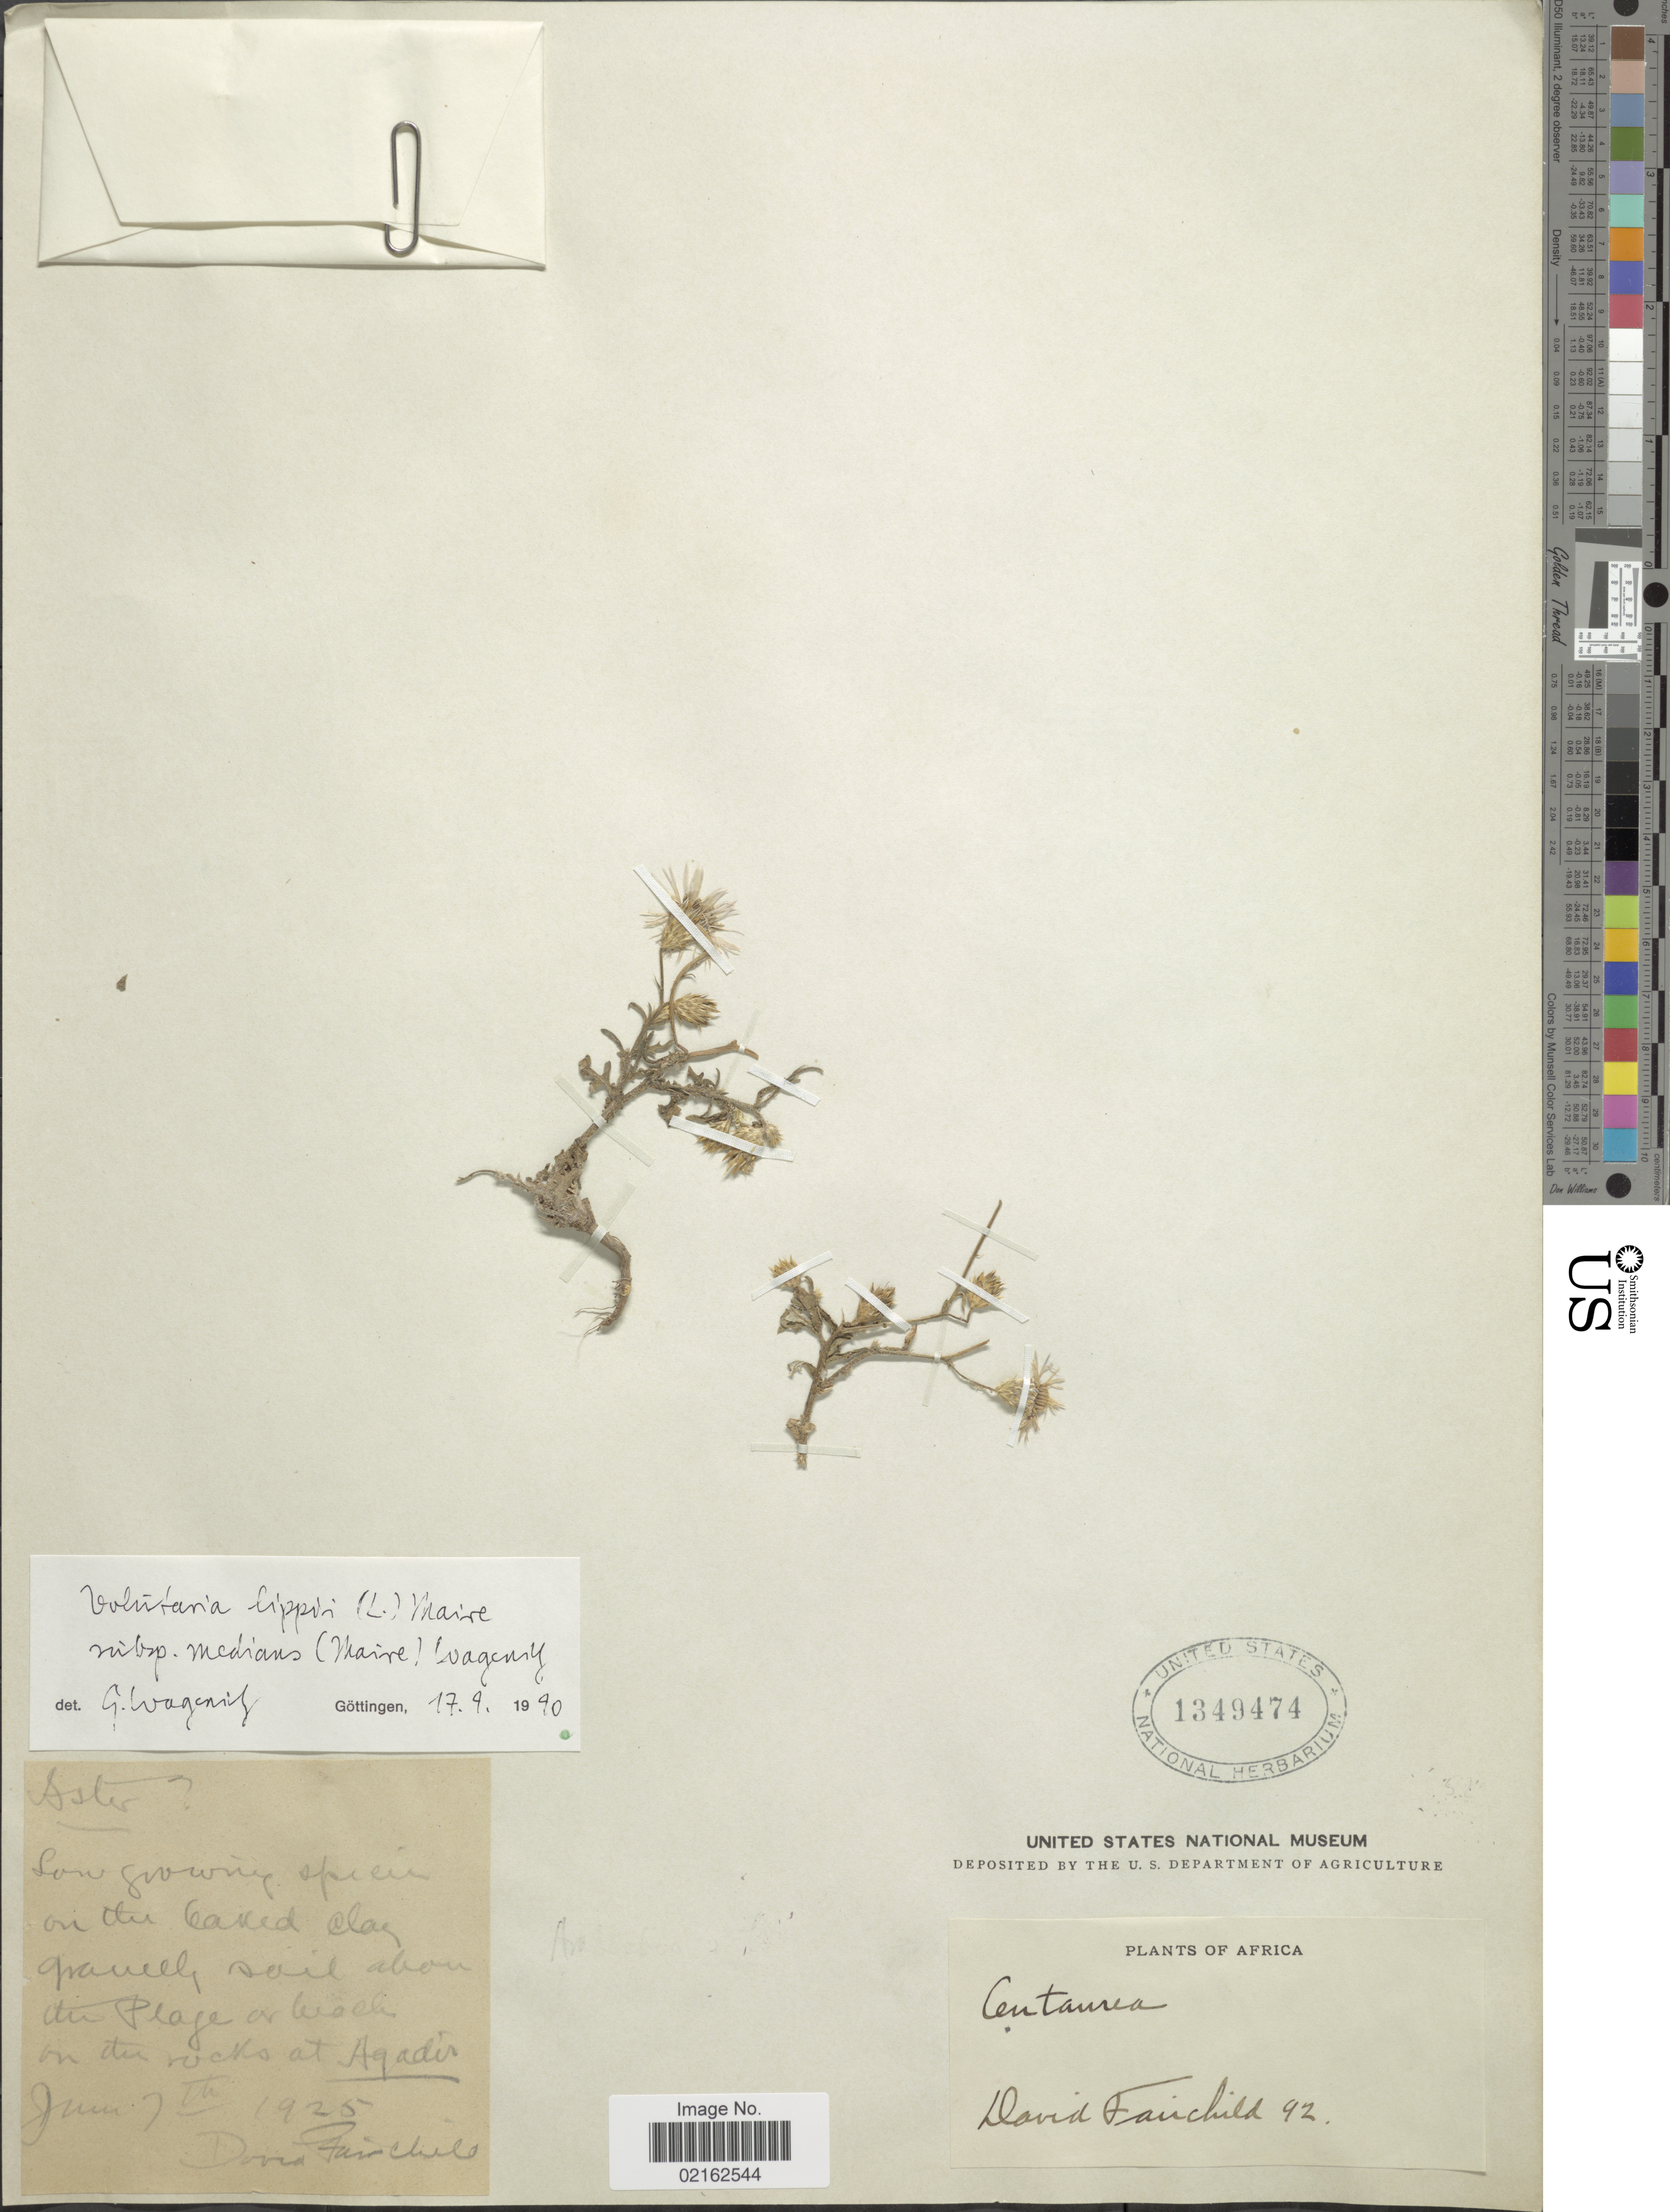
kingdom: Plantae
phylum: Tracheophyta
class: Magnoliopsida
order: Asterales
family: Asteraceae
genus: Volutaria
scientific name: Volutaria lippii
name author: (L.) Maire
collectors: D. Fairchild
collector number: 92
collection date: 1925-06-07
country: Morocco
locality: Africa, Agadir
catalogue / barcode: US 1349474